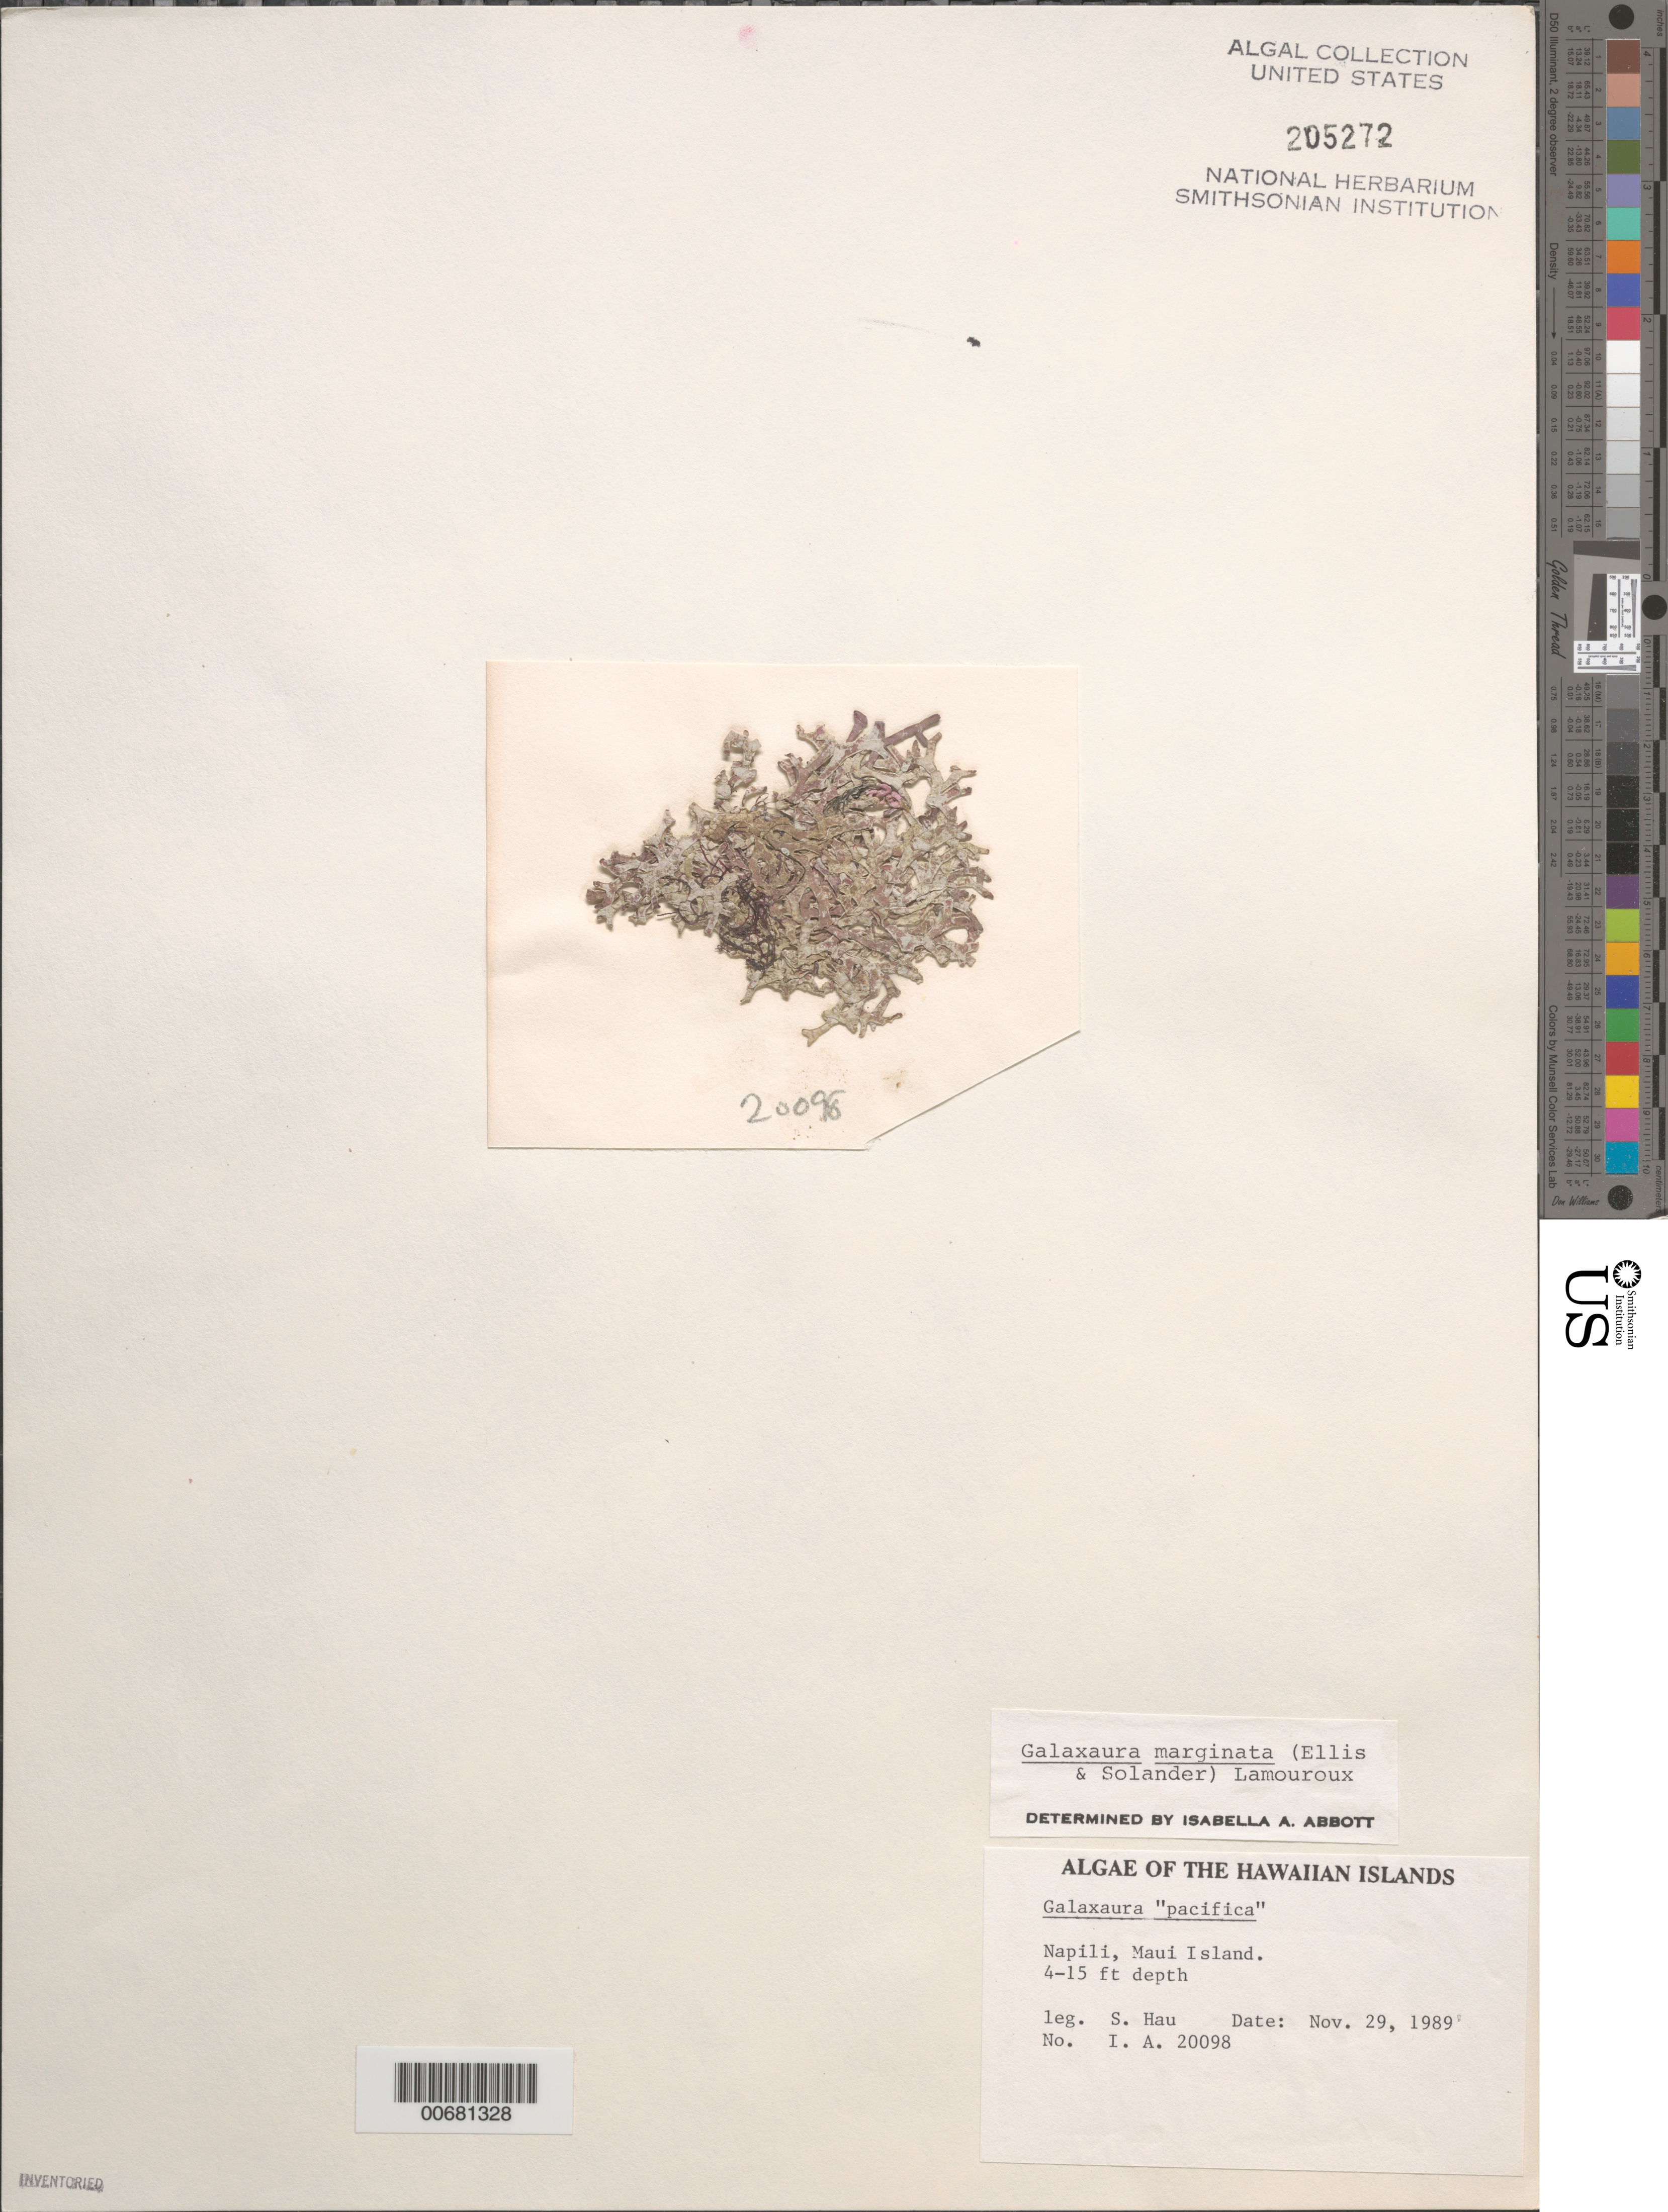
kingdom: Plantae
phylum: Rhodophyta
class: Florideophyceae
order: Nemaliales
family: Galaxauraceae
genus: Galaxaura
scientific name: Galaxaura marginata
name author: (J. Ellis & Sol.) J.V.Lamouroux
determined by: Abbott, Isabella A.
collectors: S. Hau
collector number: IAA 20098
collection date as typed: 29 Nov 1989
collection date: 1989-11-29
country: United States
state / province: Hawaii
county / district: Maui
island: Maui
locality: Napili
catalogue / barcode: US 205272